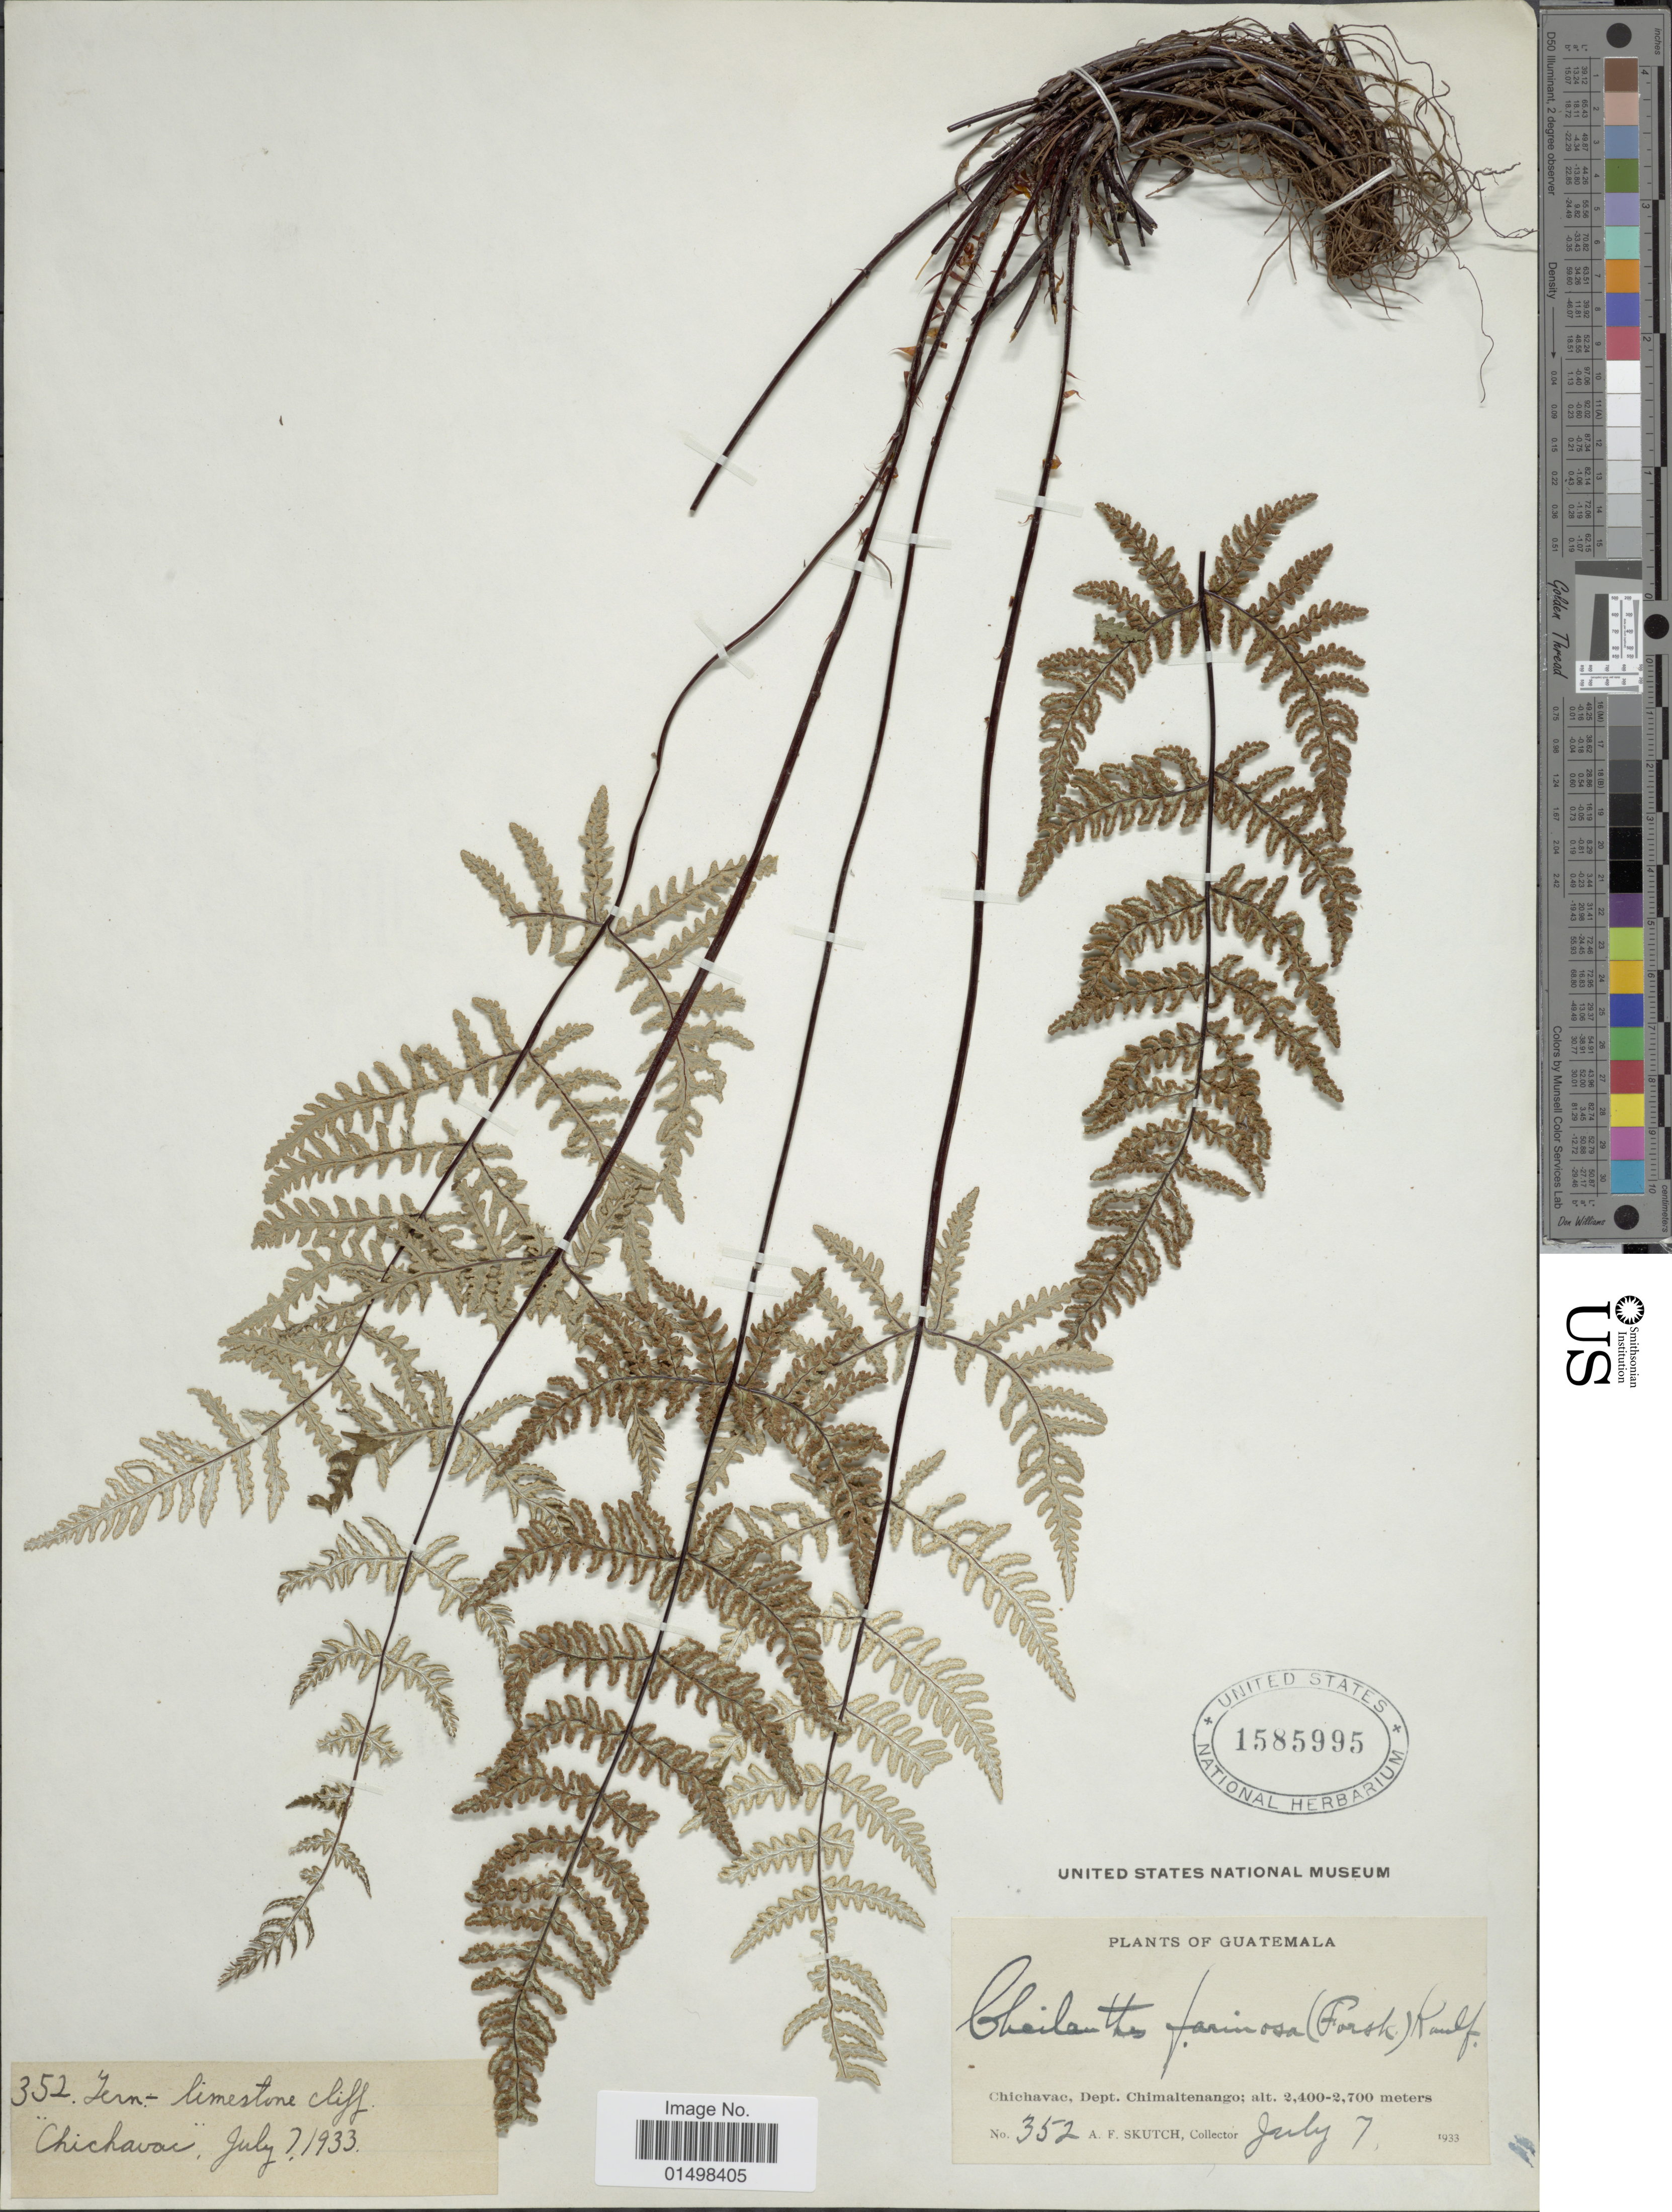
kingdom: Plantae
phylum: Tracheophyta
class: Polypodiopsida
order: Polypodiales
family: Pteridaceae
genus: Aleuritopteris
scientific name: Aleuritopteris farinosa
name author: (Forssk.) Fée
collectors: A. F. Skutch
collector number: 352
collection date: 1933-07-07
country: Guatemala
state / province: Chimaltenango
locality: Chichavac, Dep. Chimaltenango.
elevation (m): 2400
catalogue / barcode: US 1585995